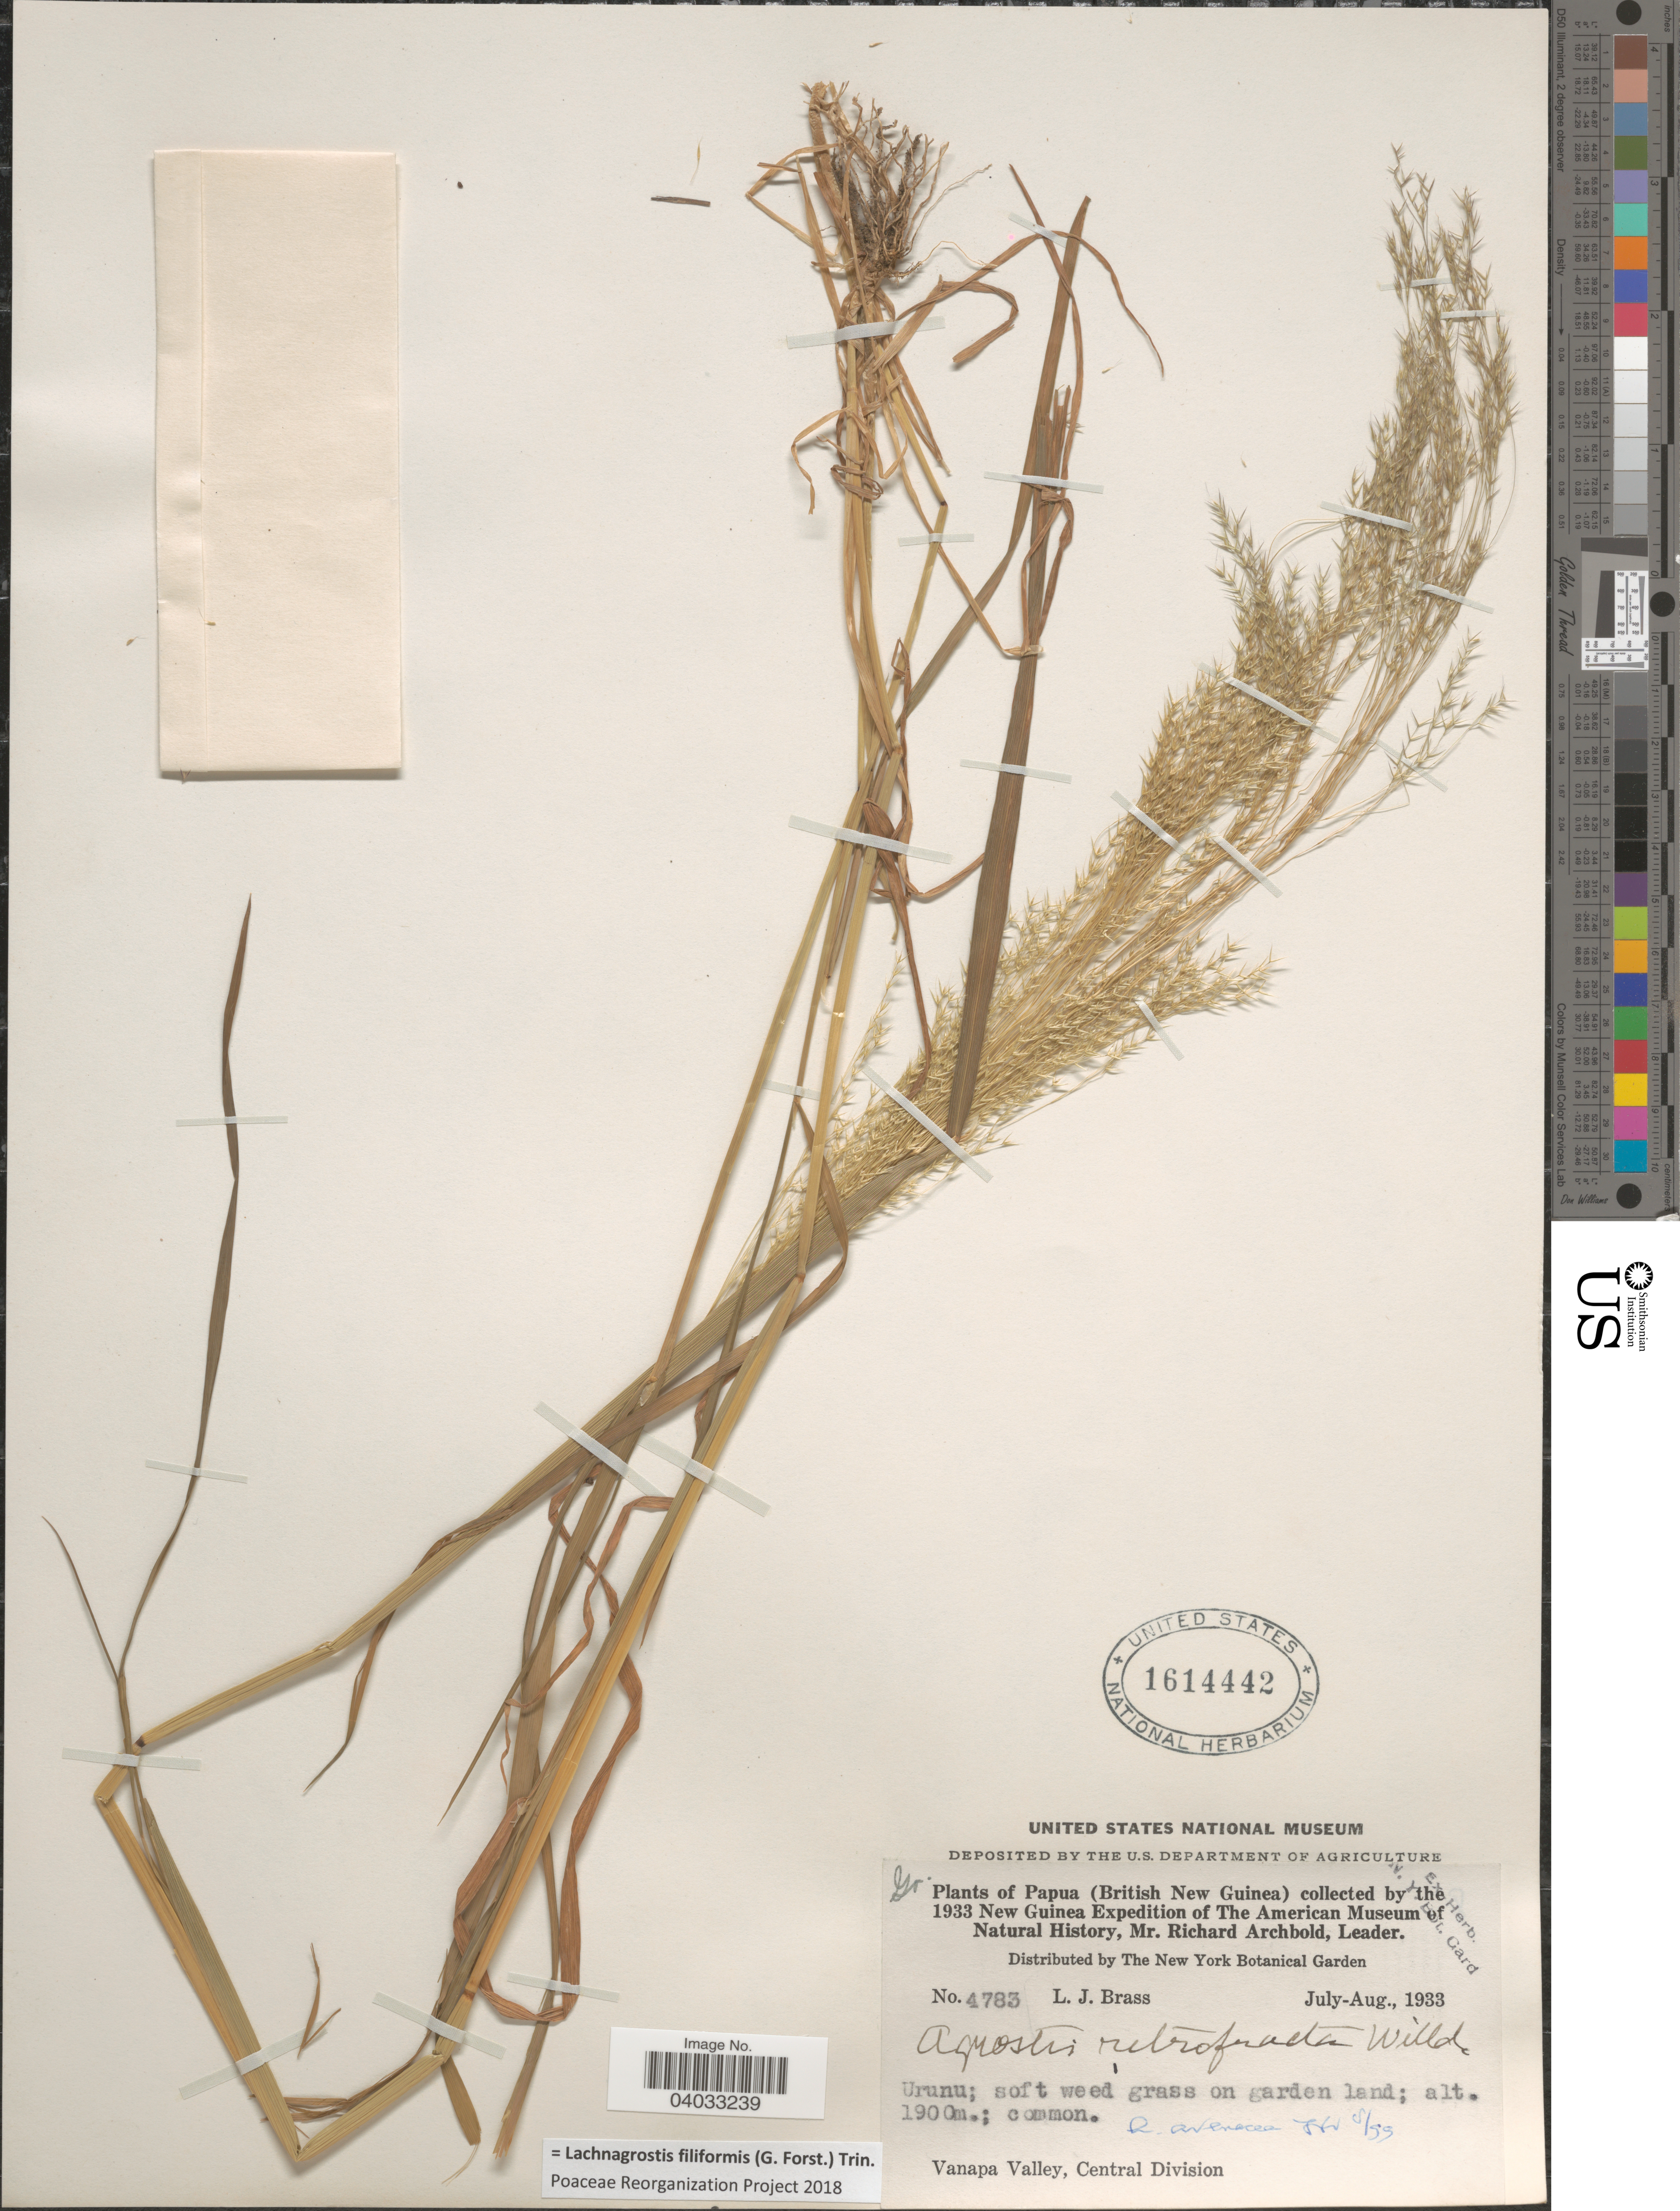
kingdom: Plantae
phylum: Tracheophyta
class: Liliopsida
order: Poales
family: Poaceae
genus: Lachnagrostis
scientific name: Lachnagrostis filiformis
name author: (J.R. Forst.) Trin.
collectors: L. J. Brass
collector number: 4783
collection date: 1933-07/1933-08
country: Papua New Guinea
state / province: Central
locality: Papua (British New Guinea). Urunu; soft weed grass on garden land. Vanapa Valley, Central Division.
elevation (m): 1900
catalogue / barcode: US 1614442